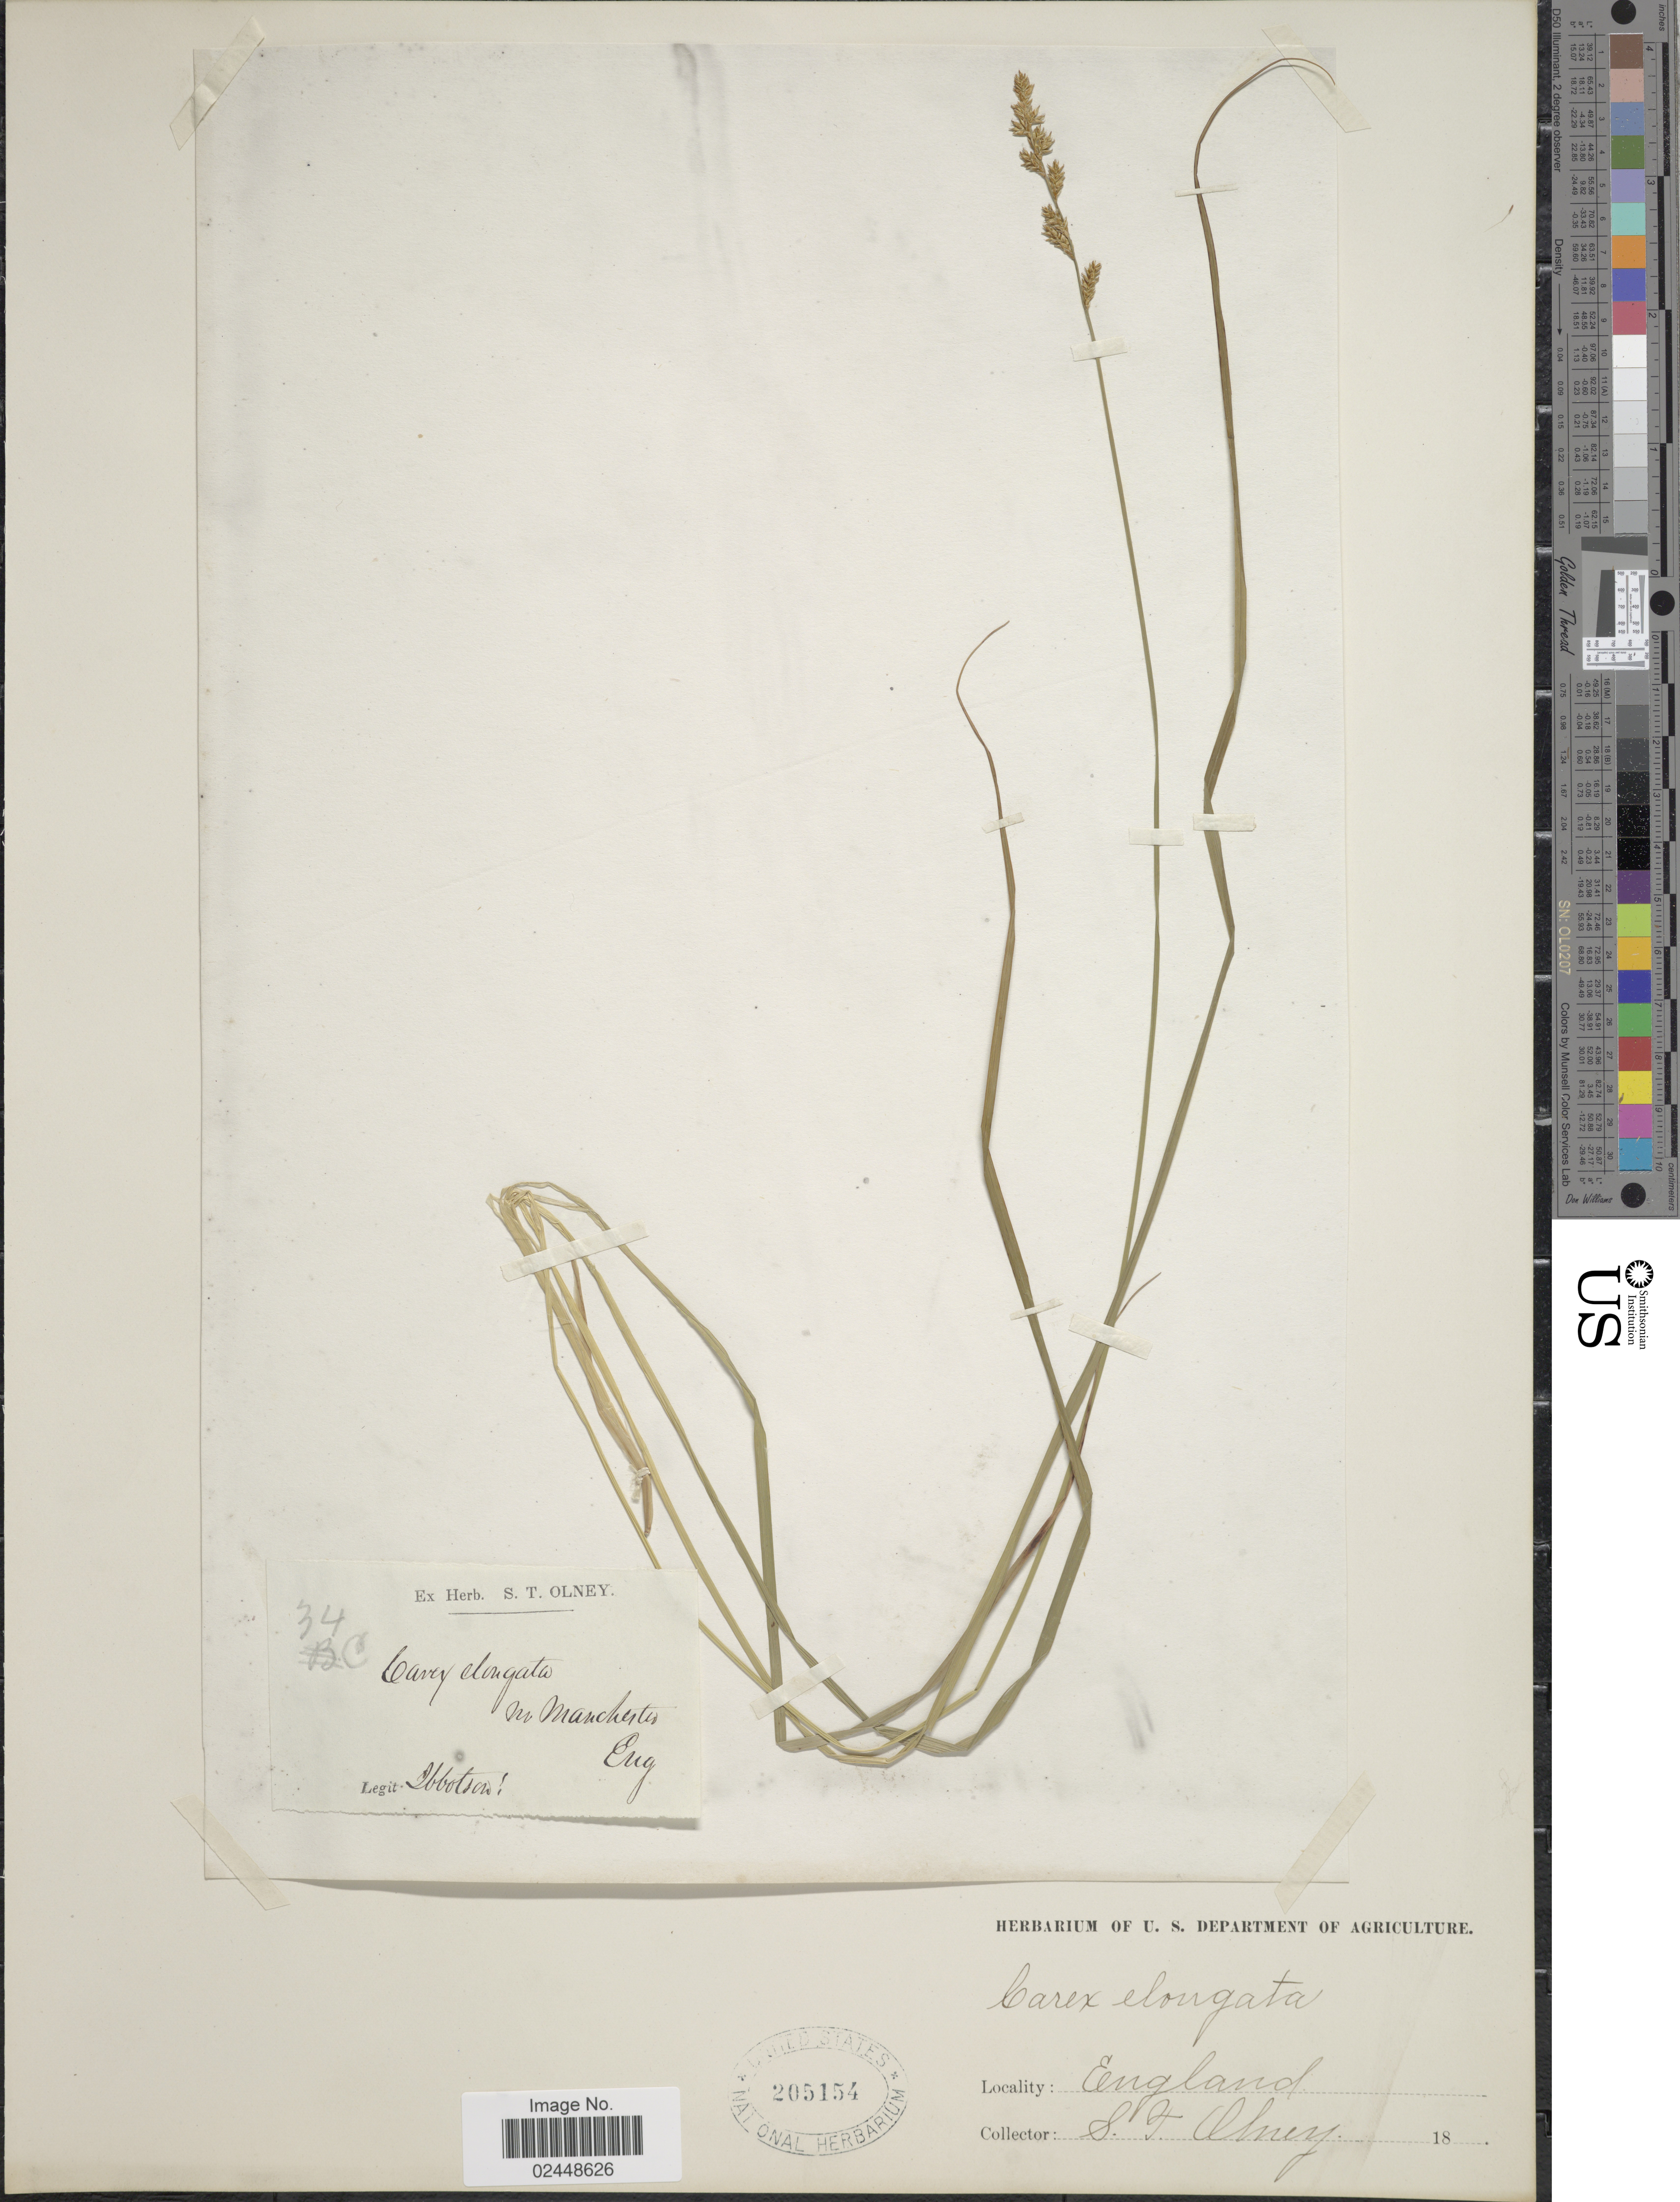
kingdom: Plantae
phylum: Tracheophyta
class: Liliopsida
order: Poales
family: Cyperaceae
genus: Carex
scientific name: Carex elongata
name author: L.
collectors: S. Olney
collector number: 34C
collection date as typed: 18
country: United Kingdom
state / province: England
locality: M. Manchester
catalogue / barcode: US 205154